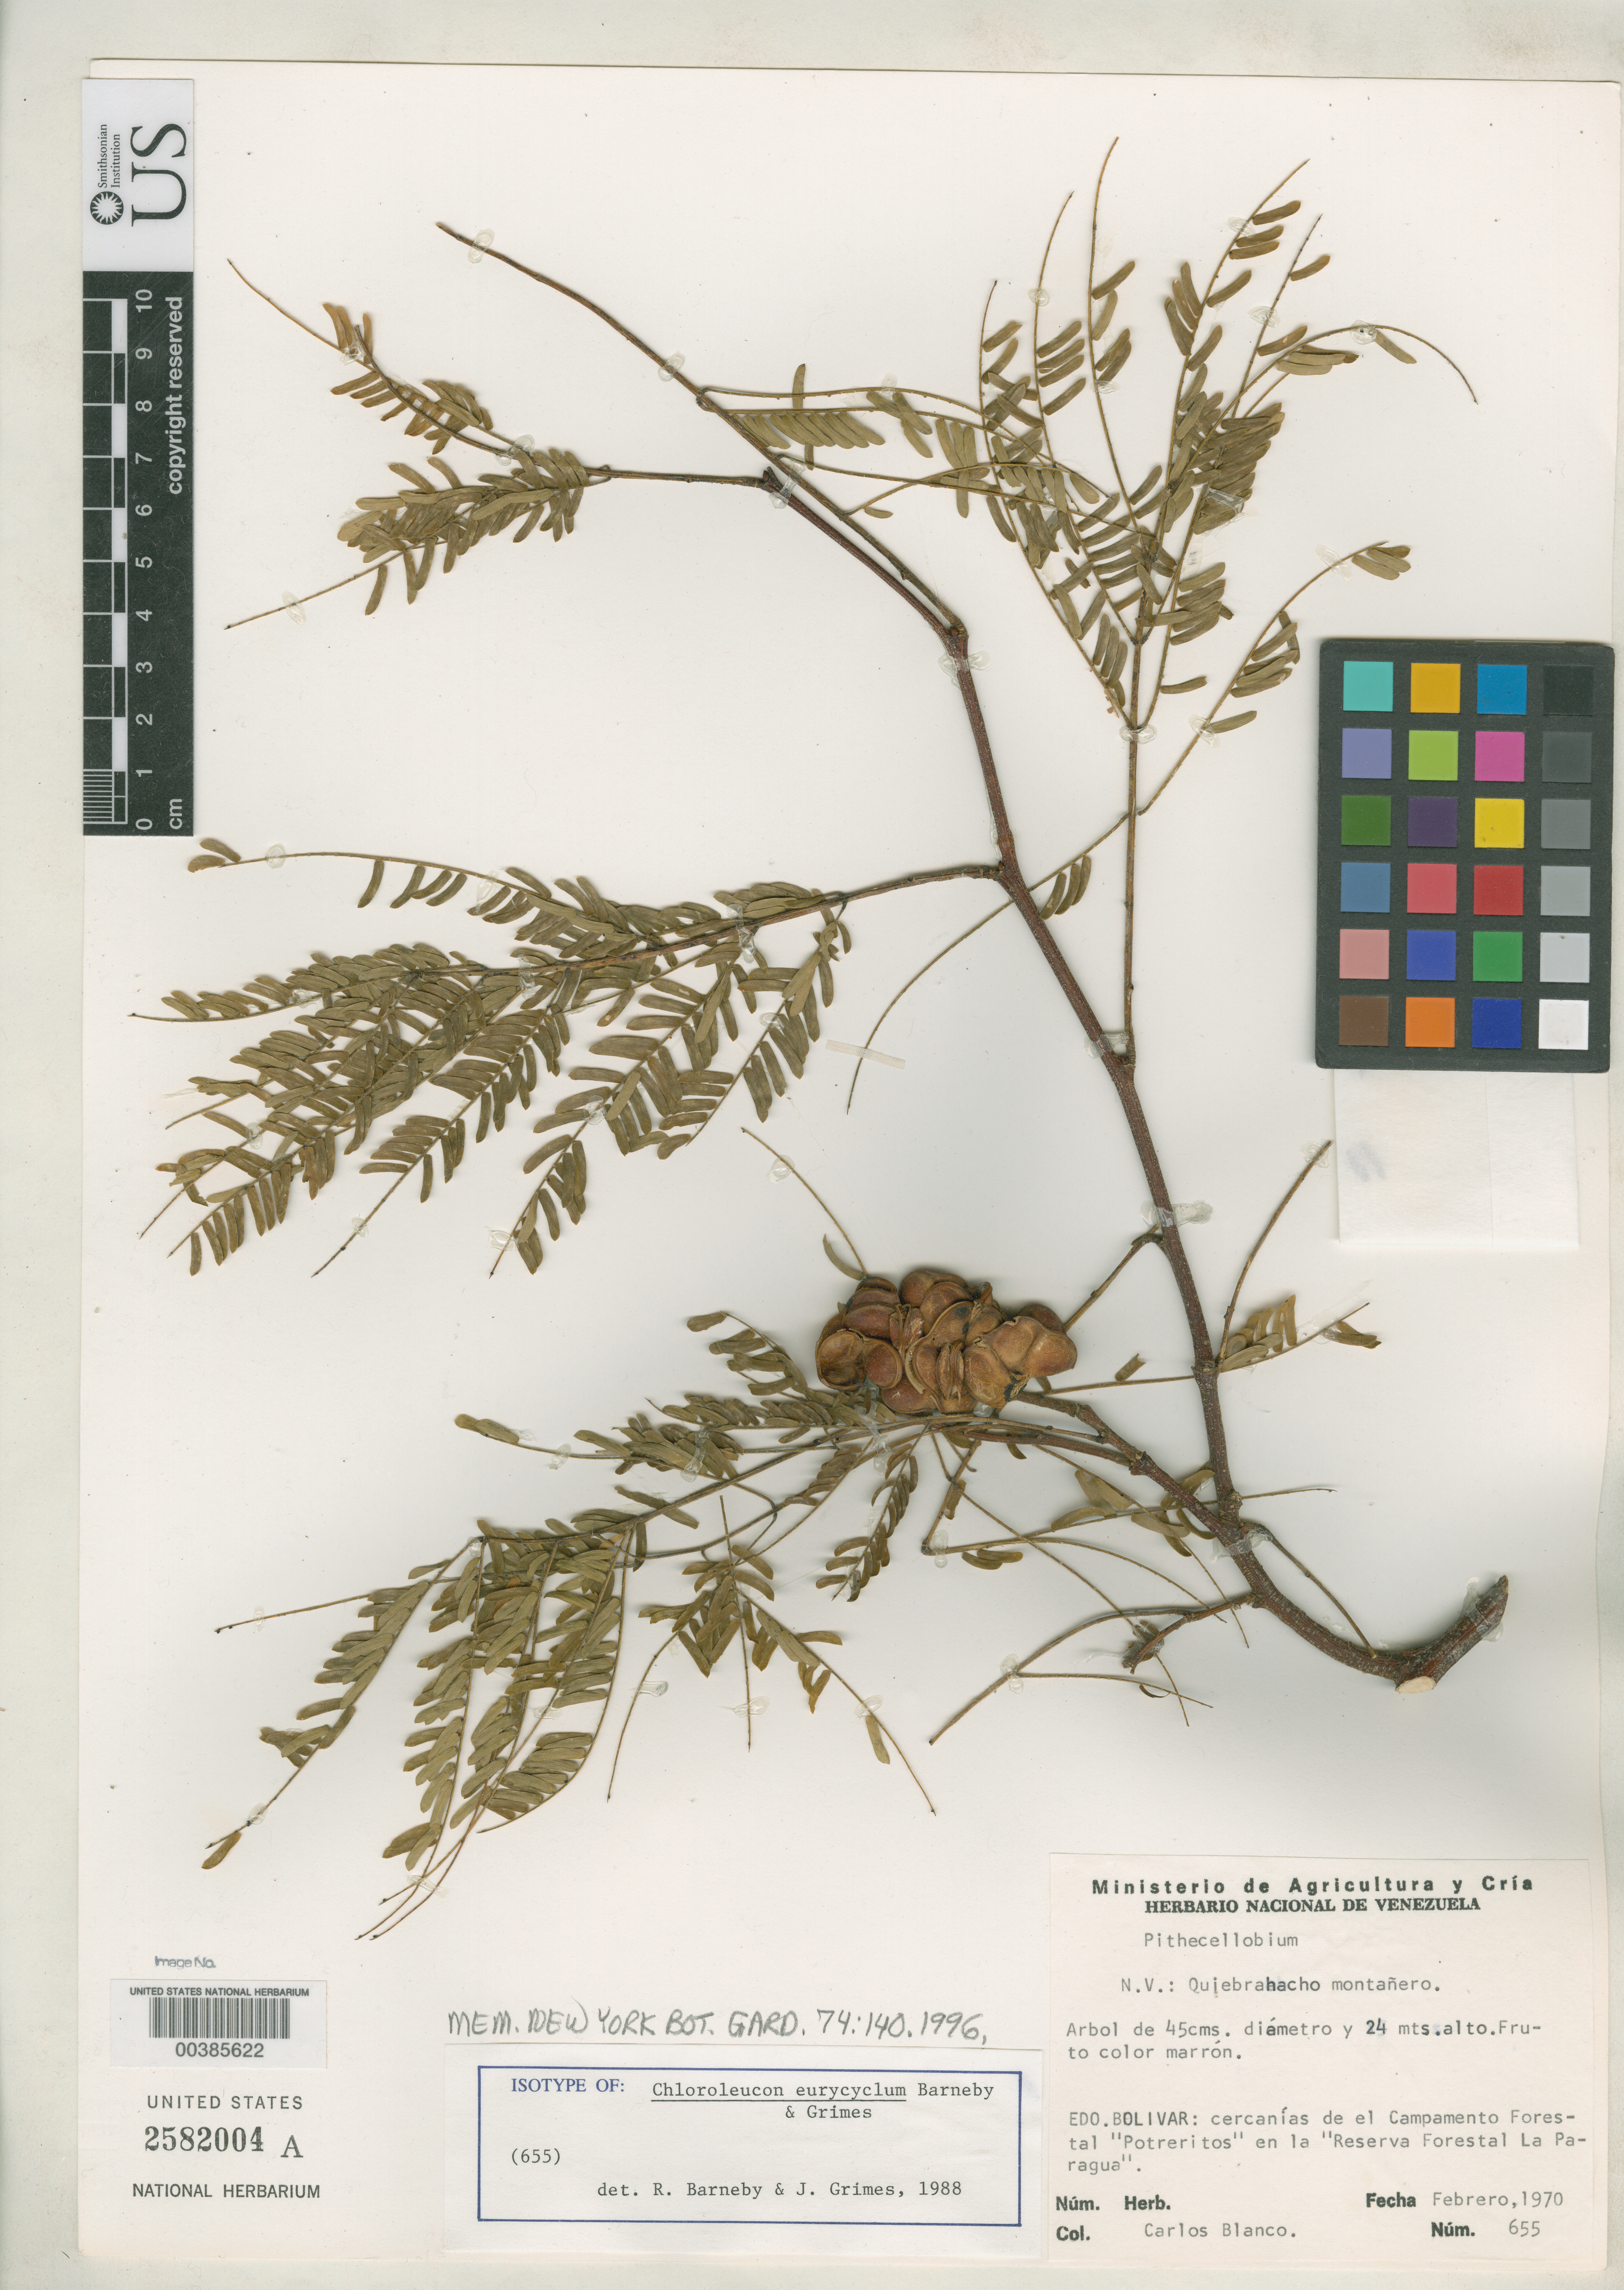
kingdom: Plantae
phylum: Tracheophyta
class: Magnoliopsida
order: Fabales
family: Fabaceae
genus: Chloroleucon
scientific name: Chloroleucon eurycyclum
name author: Barneby & J.W. Grimes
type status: Isotype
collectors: C. A. Blanco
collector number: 655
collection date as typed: Feb 1970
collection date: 1970-02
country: Venezuela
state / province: Bolivar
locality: Cercanias de El Campamento Forestal 'Potreritos' en La 'Reserva Forestal La Paragua'.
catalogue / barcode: US 2582004A